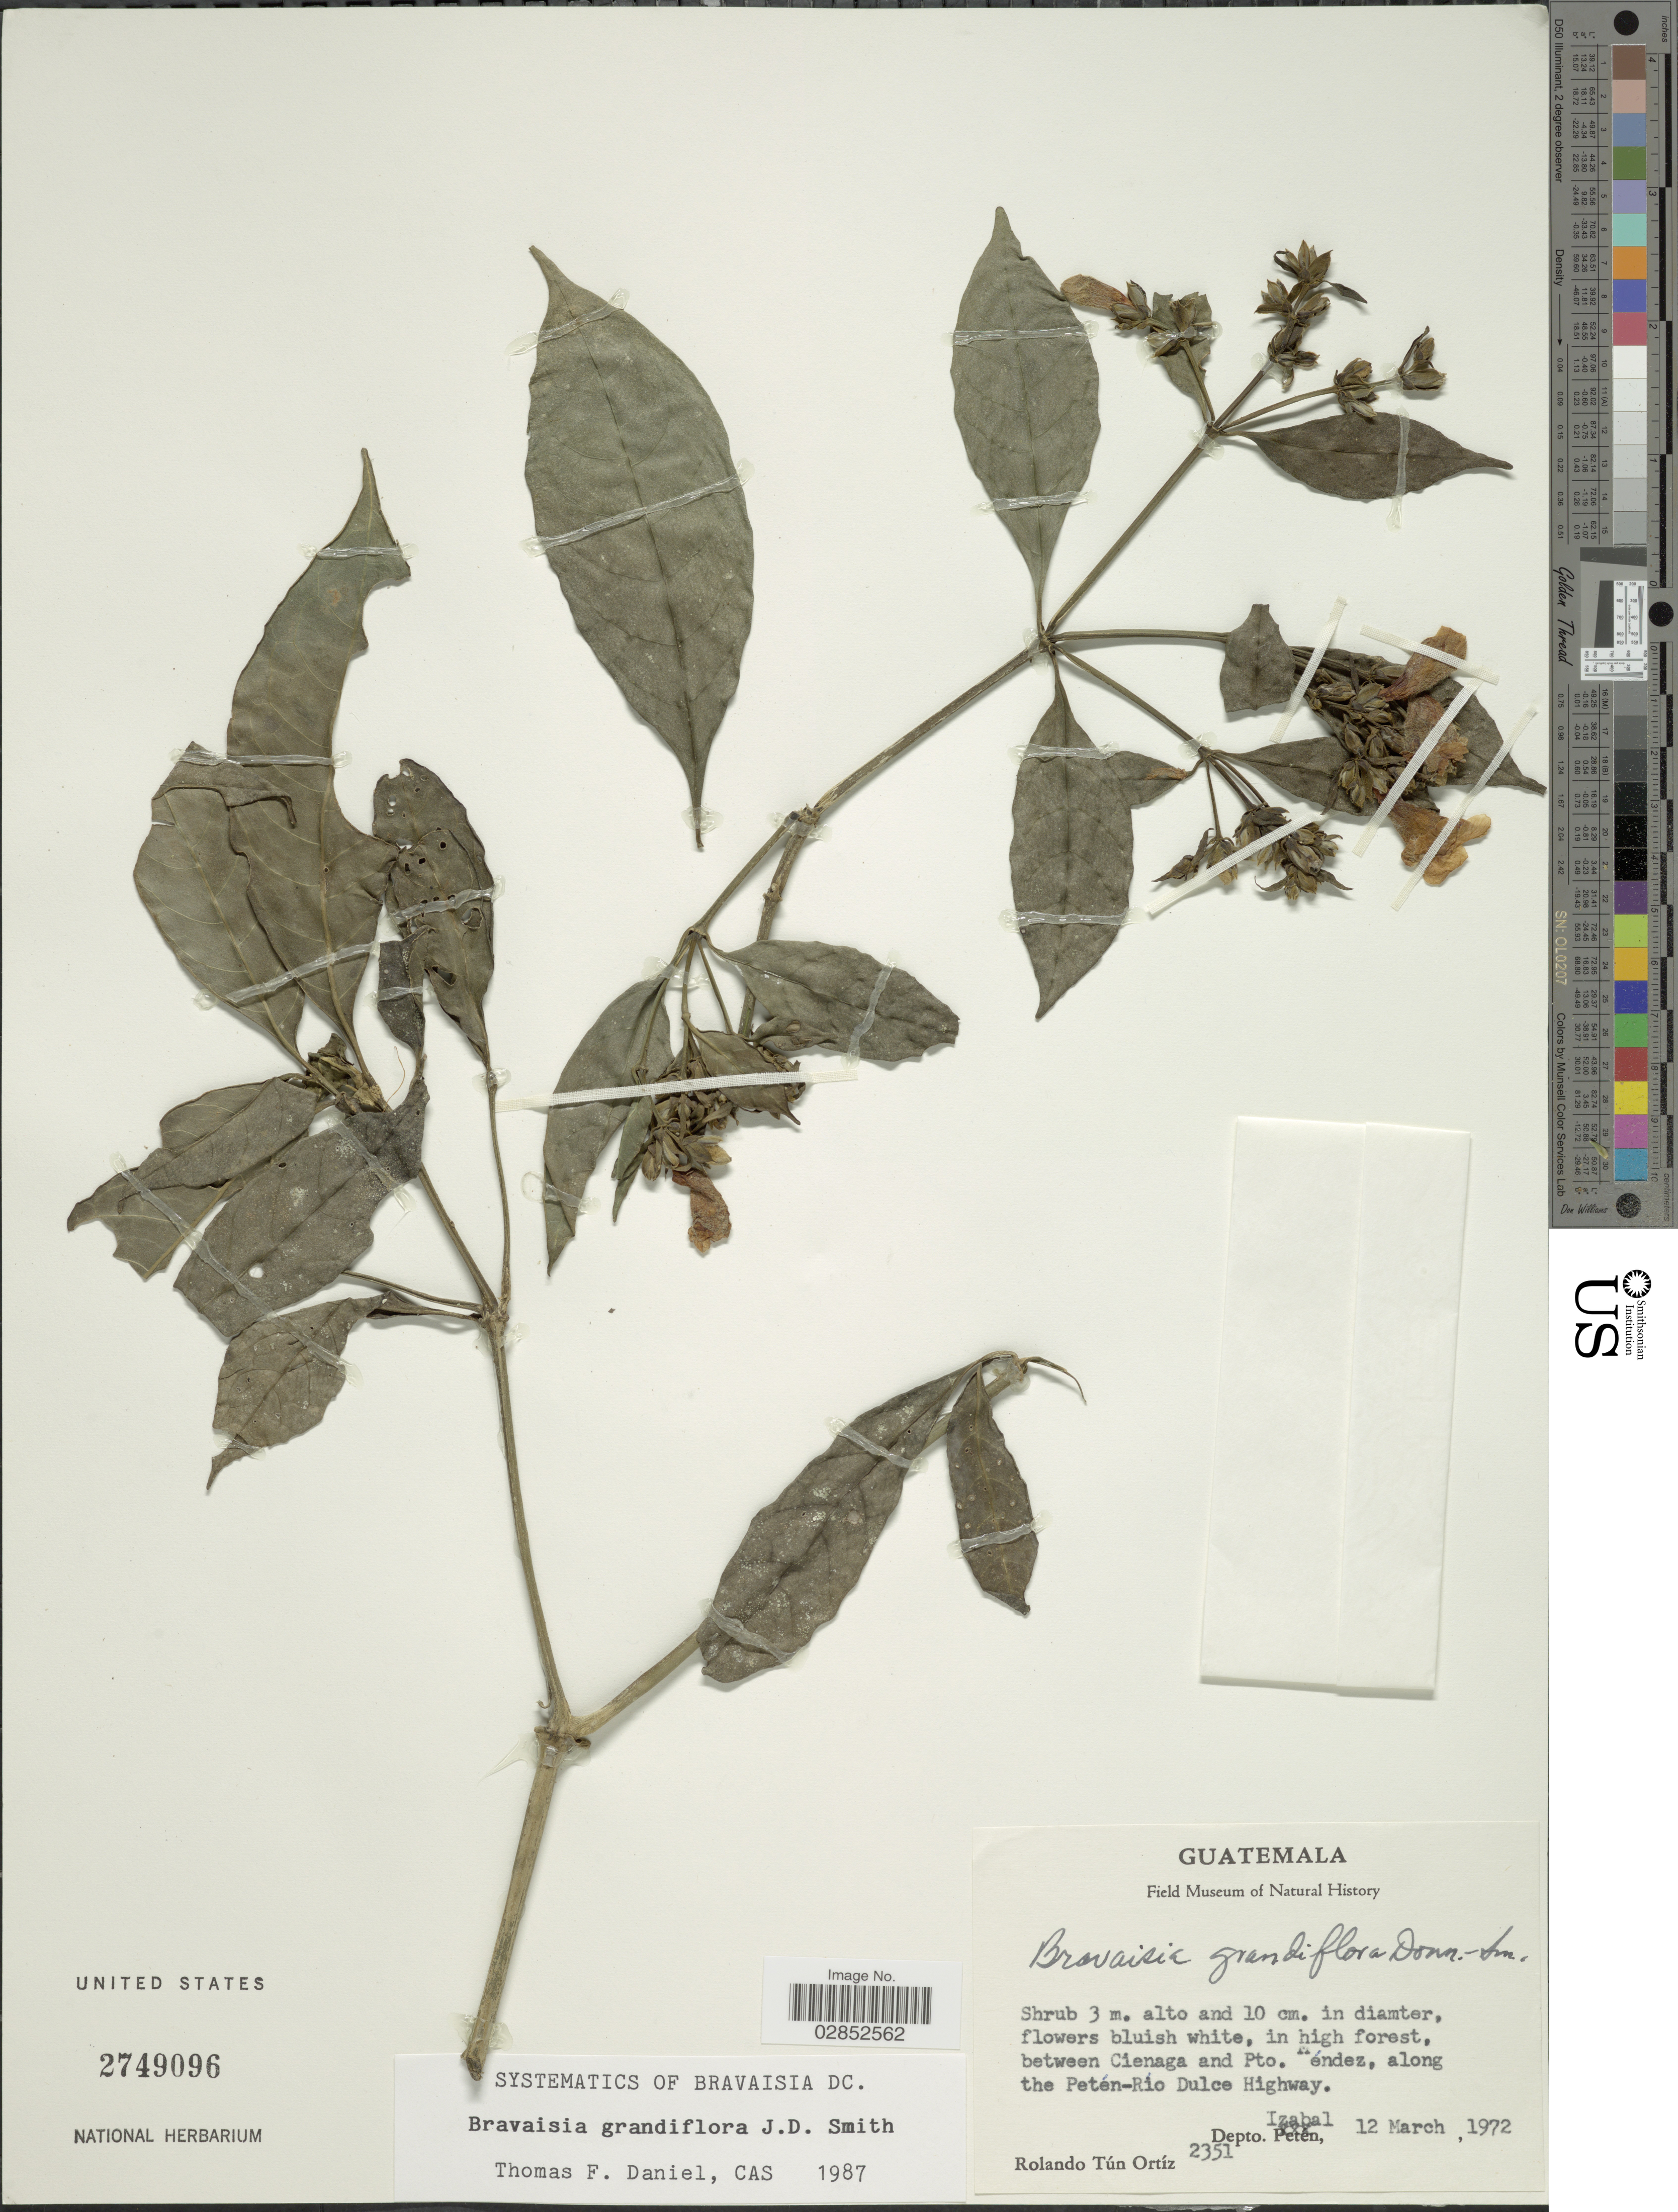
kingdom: Plantae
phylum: Tracheophyta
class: Magnoliopsida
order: Lamiales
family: Acanthaceae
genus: Bravaisia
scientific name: Bravaisia grandiflora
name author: Donn. Sm.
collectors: R. Tún Ortíz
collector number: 2351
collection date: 1972-03-12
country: Guatemala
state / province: Izabal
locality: Between Cienaga and Pto. Méndez, along the Petén-Rio Dulce Highway, Depto. Izabal.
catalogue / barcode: US 2749096